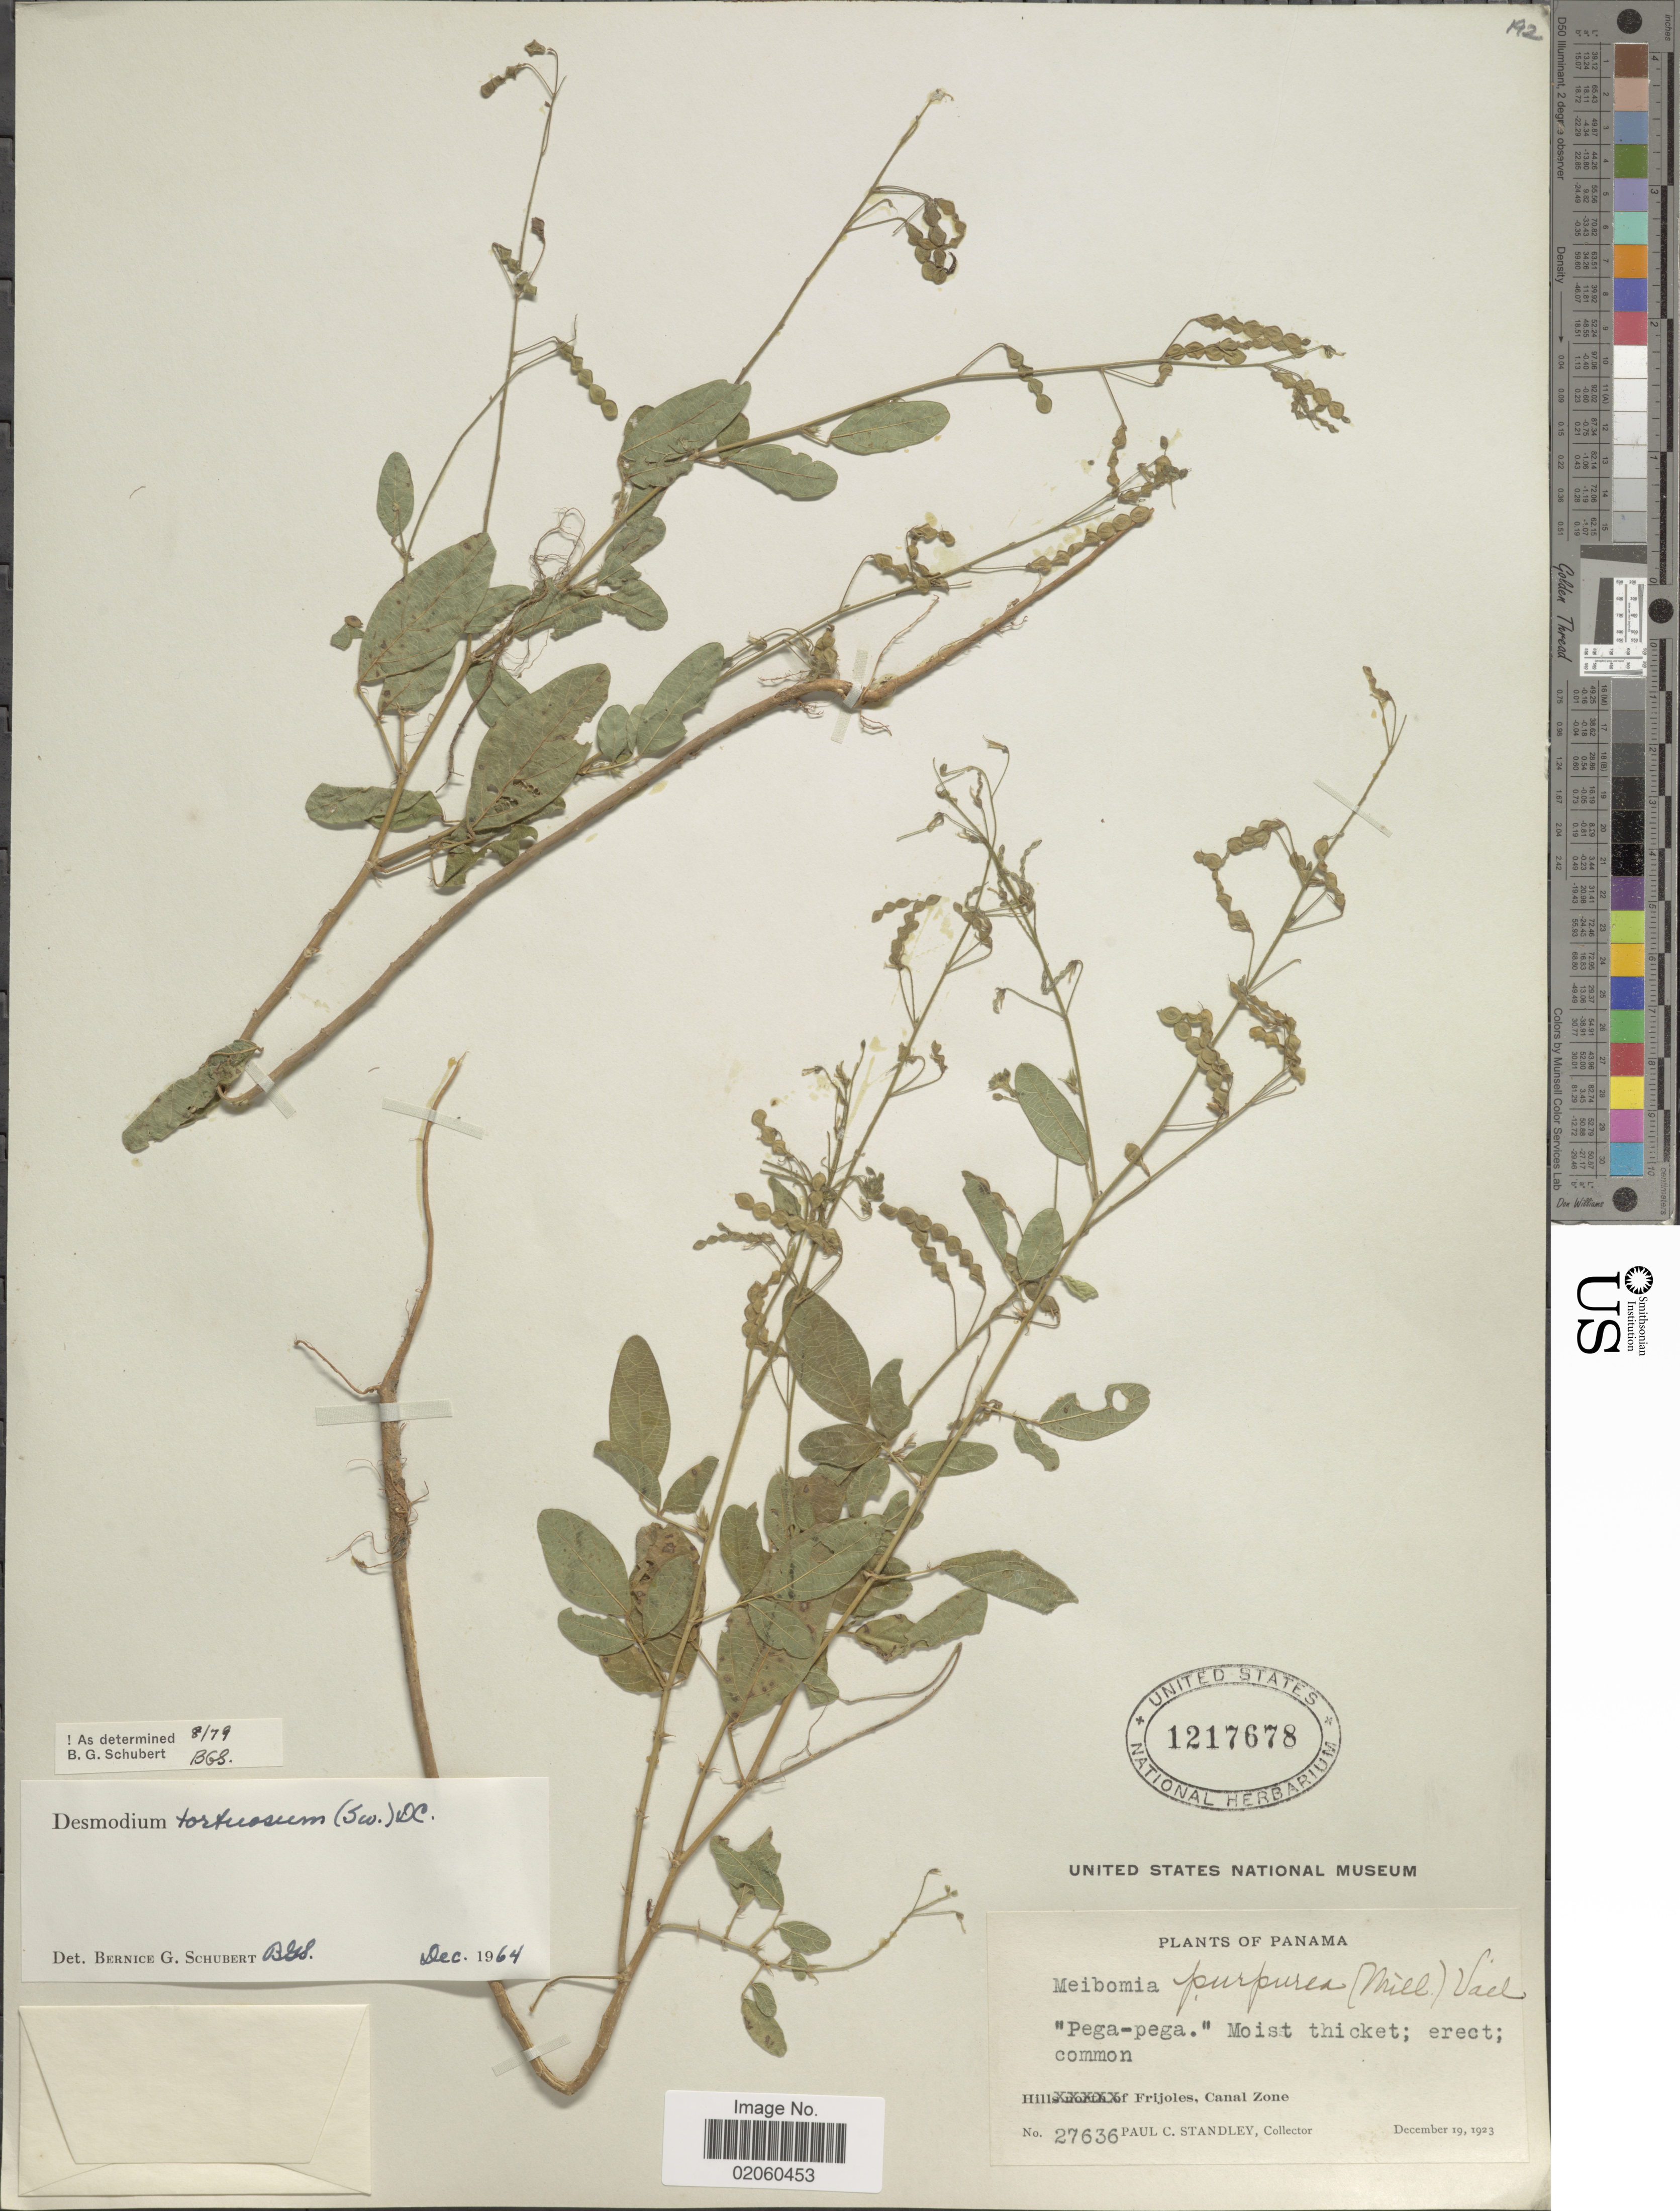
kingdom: Plantae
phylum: Tracheophyta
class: Magnoliopsida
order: Fabales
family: Fabaceae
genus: Desmodium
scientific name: Desmodium tortuosum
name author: (Sw.) DC.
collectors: P. C. Standley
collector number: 27636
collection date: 1923-12-19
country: Panama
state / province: Colón / Panamá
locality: Hill Frijoles, Canal Zone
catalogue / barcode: US 1217678